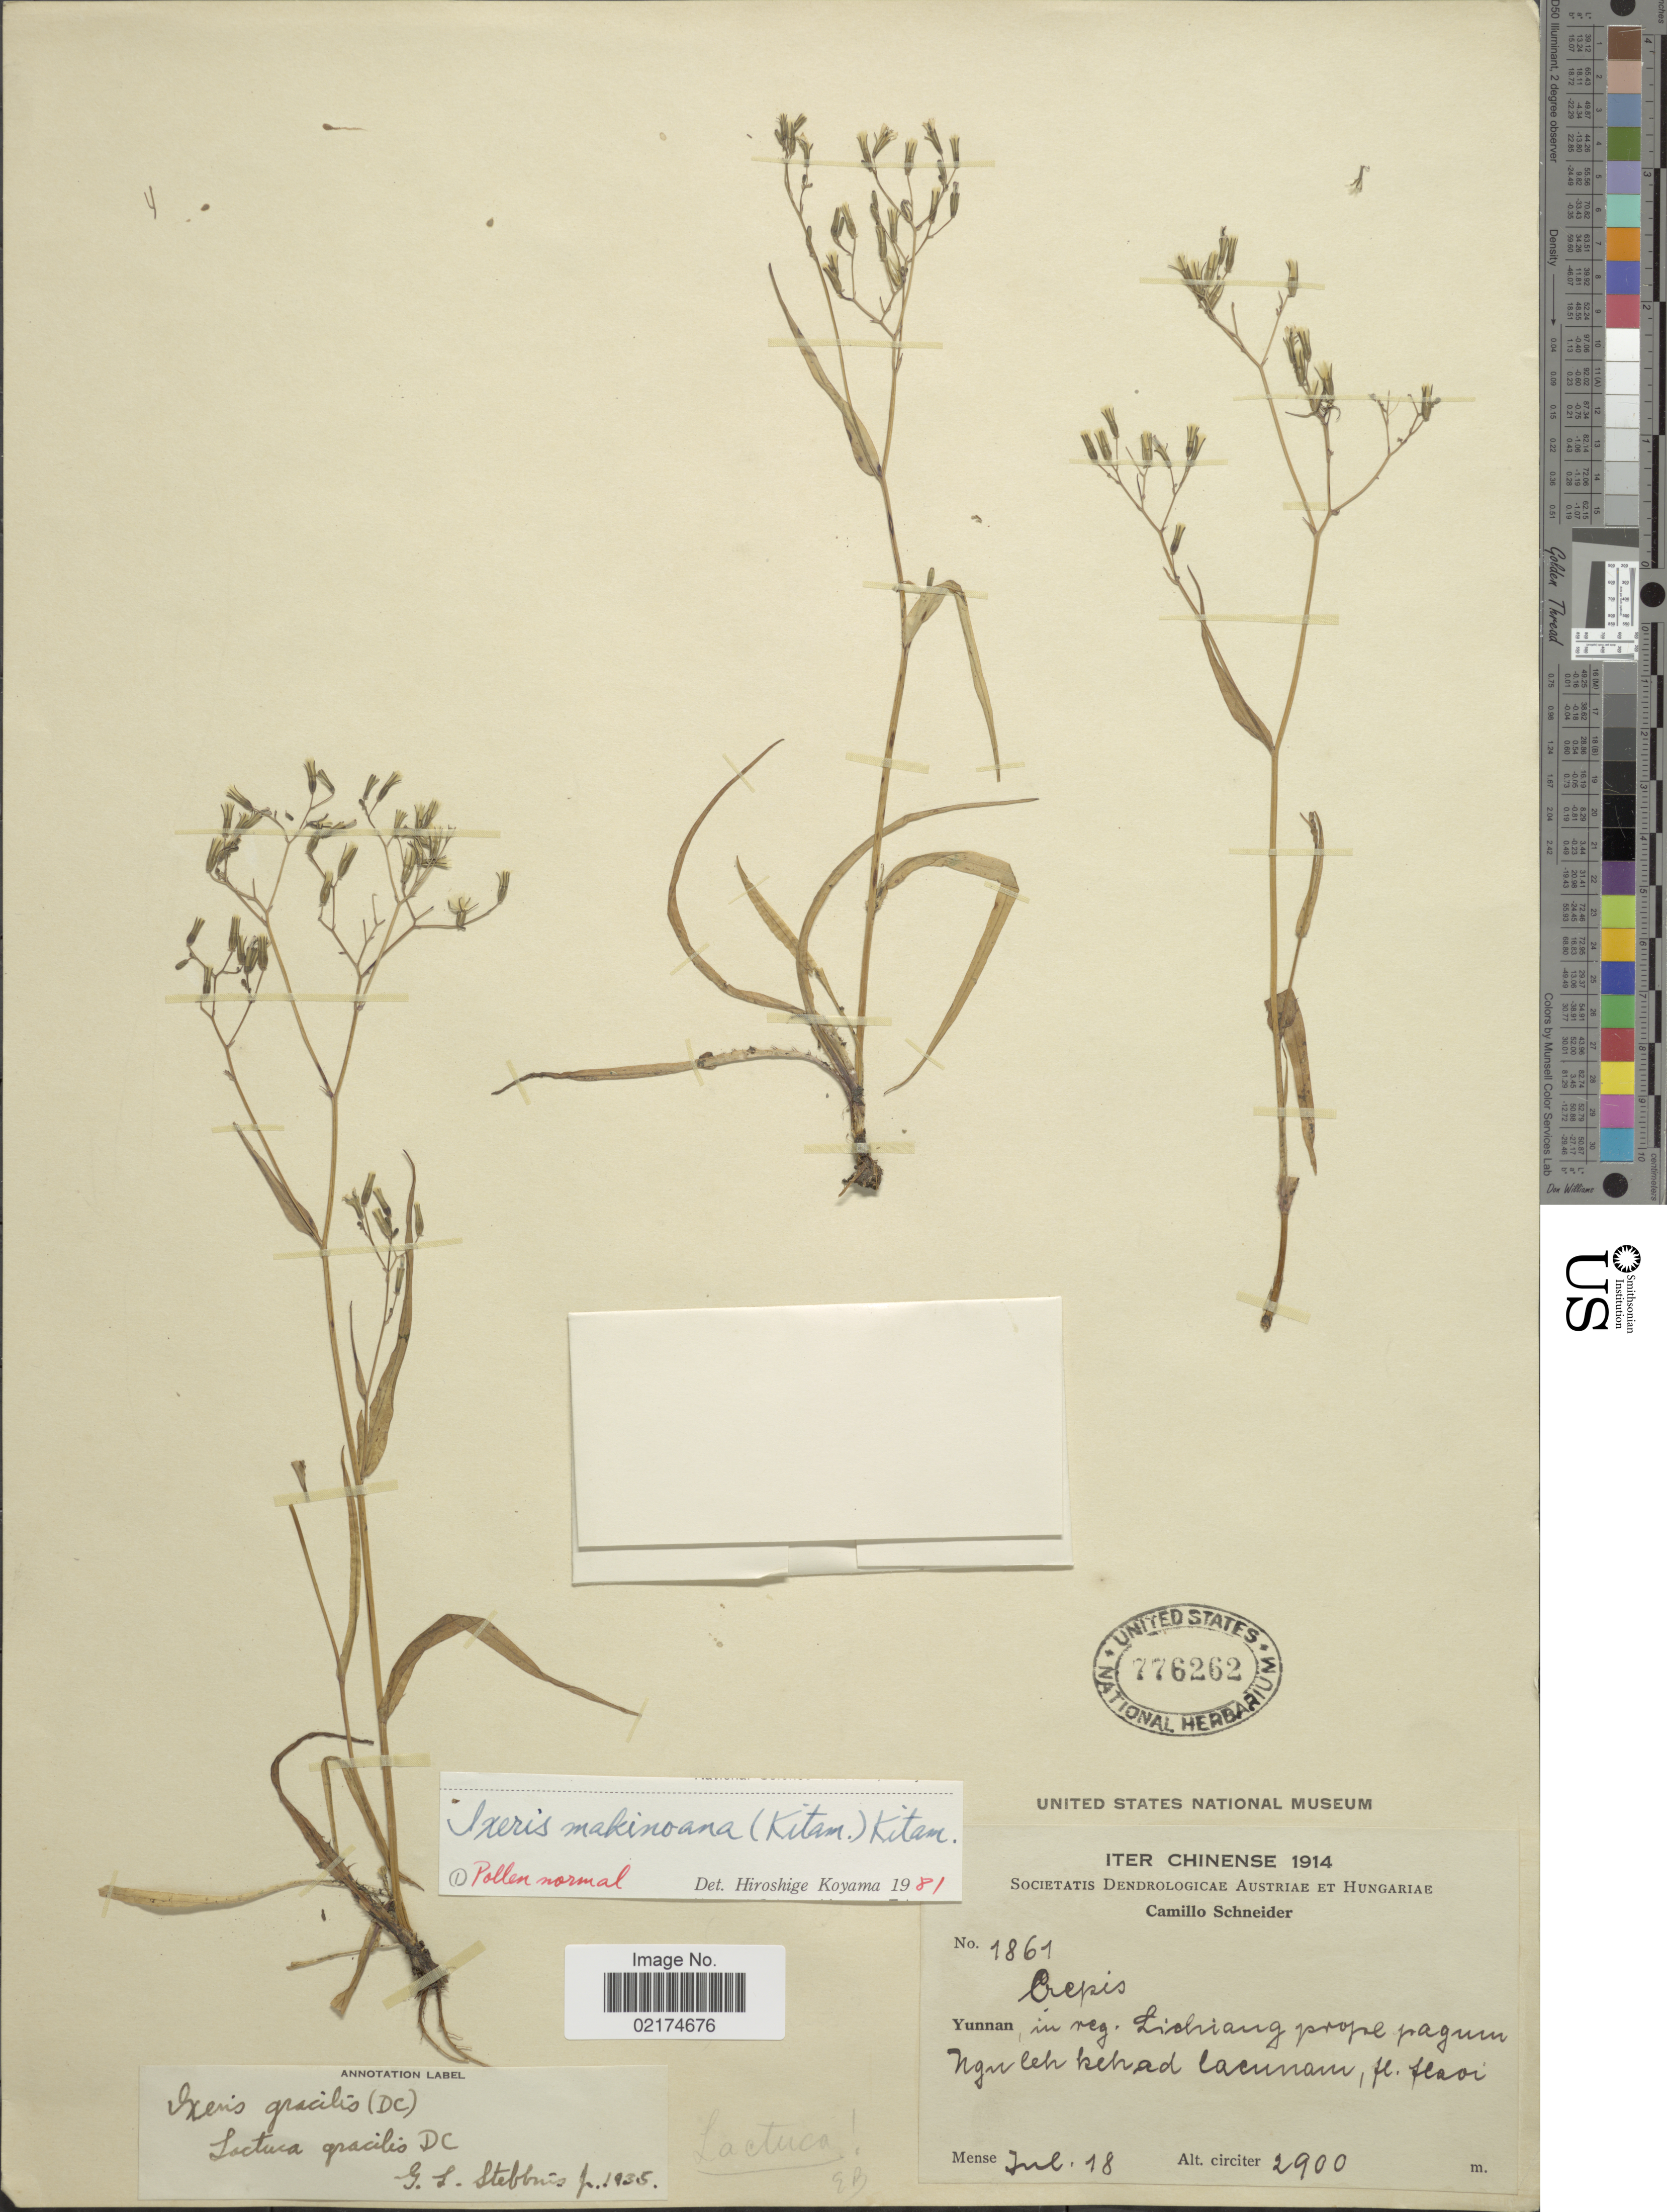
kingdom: Plantae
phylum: Tracheophyta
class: Magnoliopsida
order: Asterales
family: Asteraceae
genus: Ixeridium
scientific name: Ixeridium beauverdianum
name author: (H. Lév.) Spring.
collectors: C. K. Schneider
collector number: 1861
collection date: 1914-07-18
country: China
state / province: Yunnan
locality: In reg. Lichiang prope pagum ngn leh kehad cacunan, fl. flaoi [interpreted]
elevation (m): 2900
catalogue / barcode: US 776262